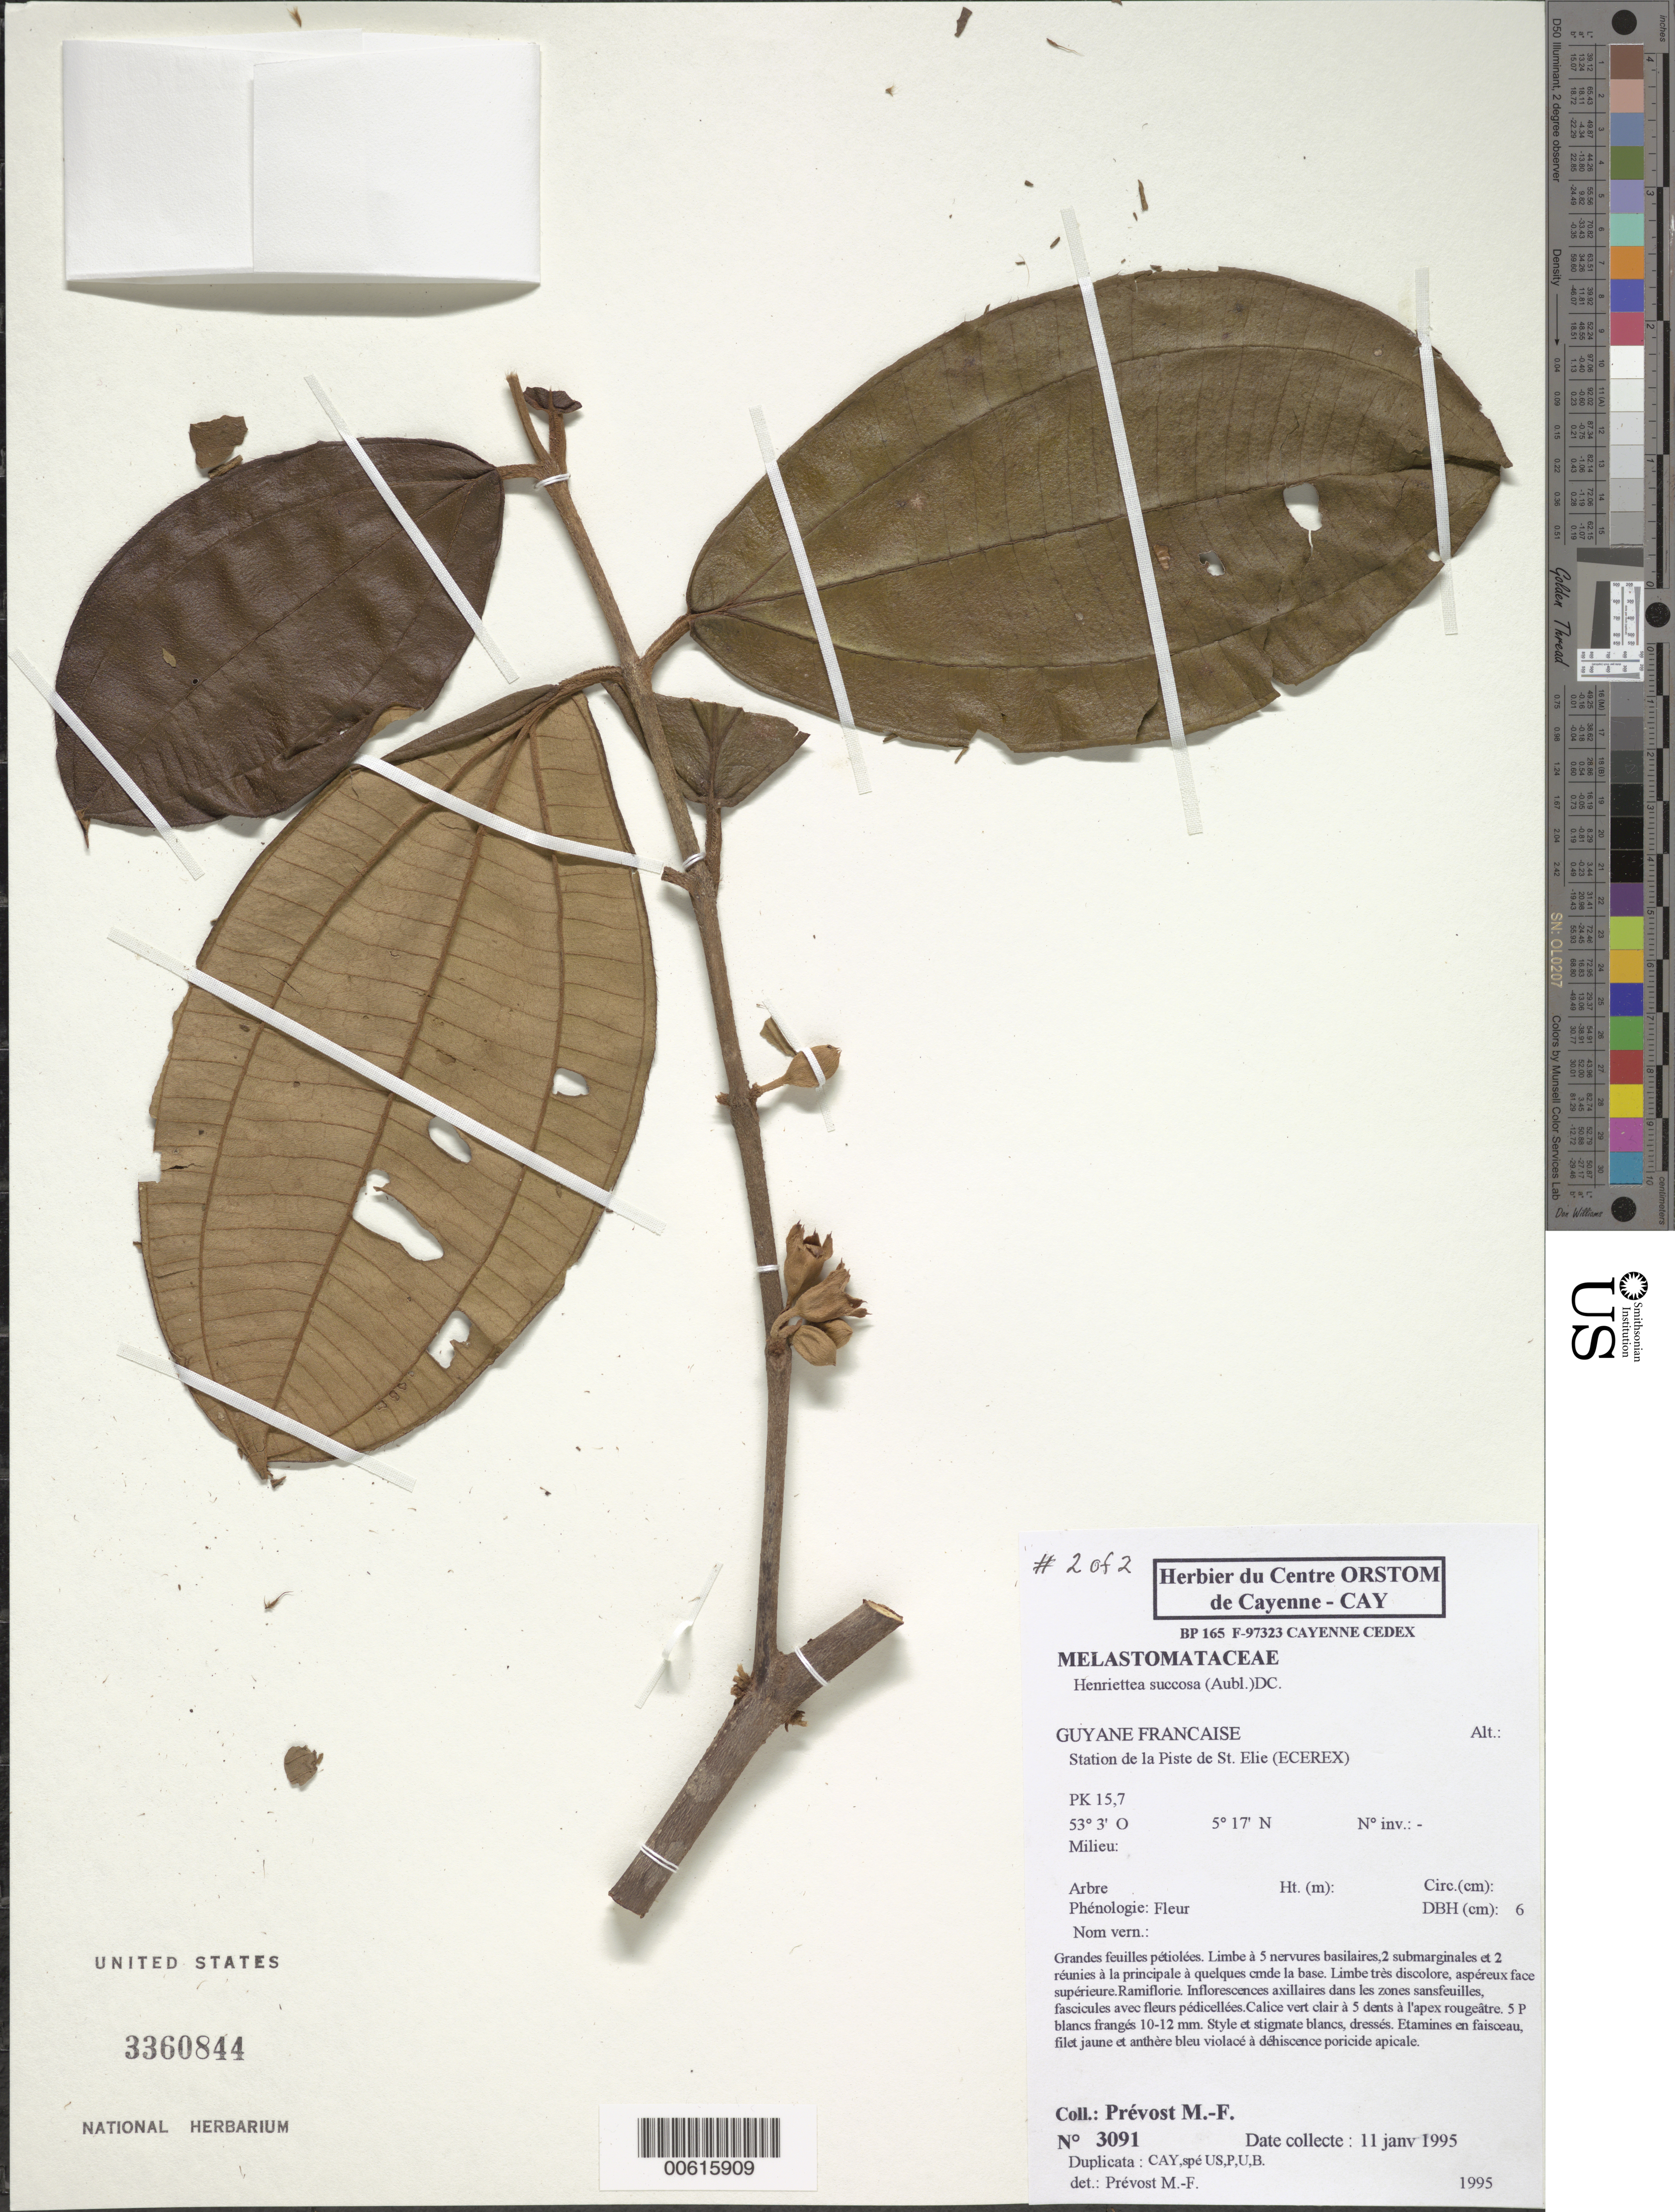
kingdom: Plantae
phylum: Tracheophyta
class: Magnoliopsida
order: Myrtales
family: Melastomataceae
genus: Henriettea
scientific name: Henriettea succosa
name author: (Aubl.) DC.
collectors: M.-F. Prévost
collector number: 3091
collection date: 1995-01-11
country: French Guiana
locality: Guyane Francaise. Station de la Piste de St. Elie (ECEREX). PK 15.7.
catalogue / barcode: US 3360844